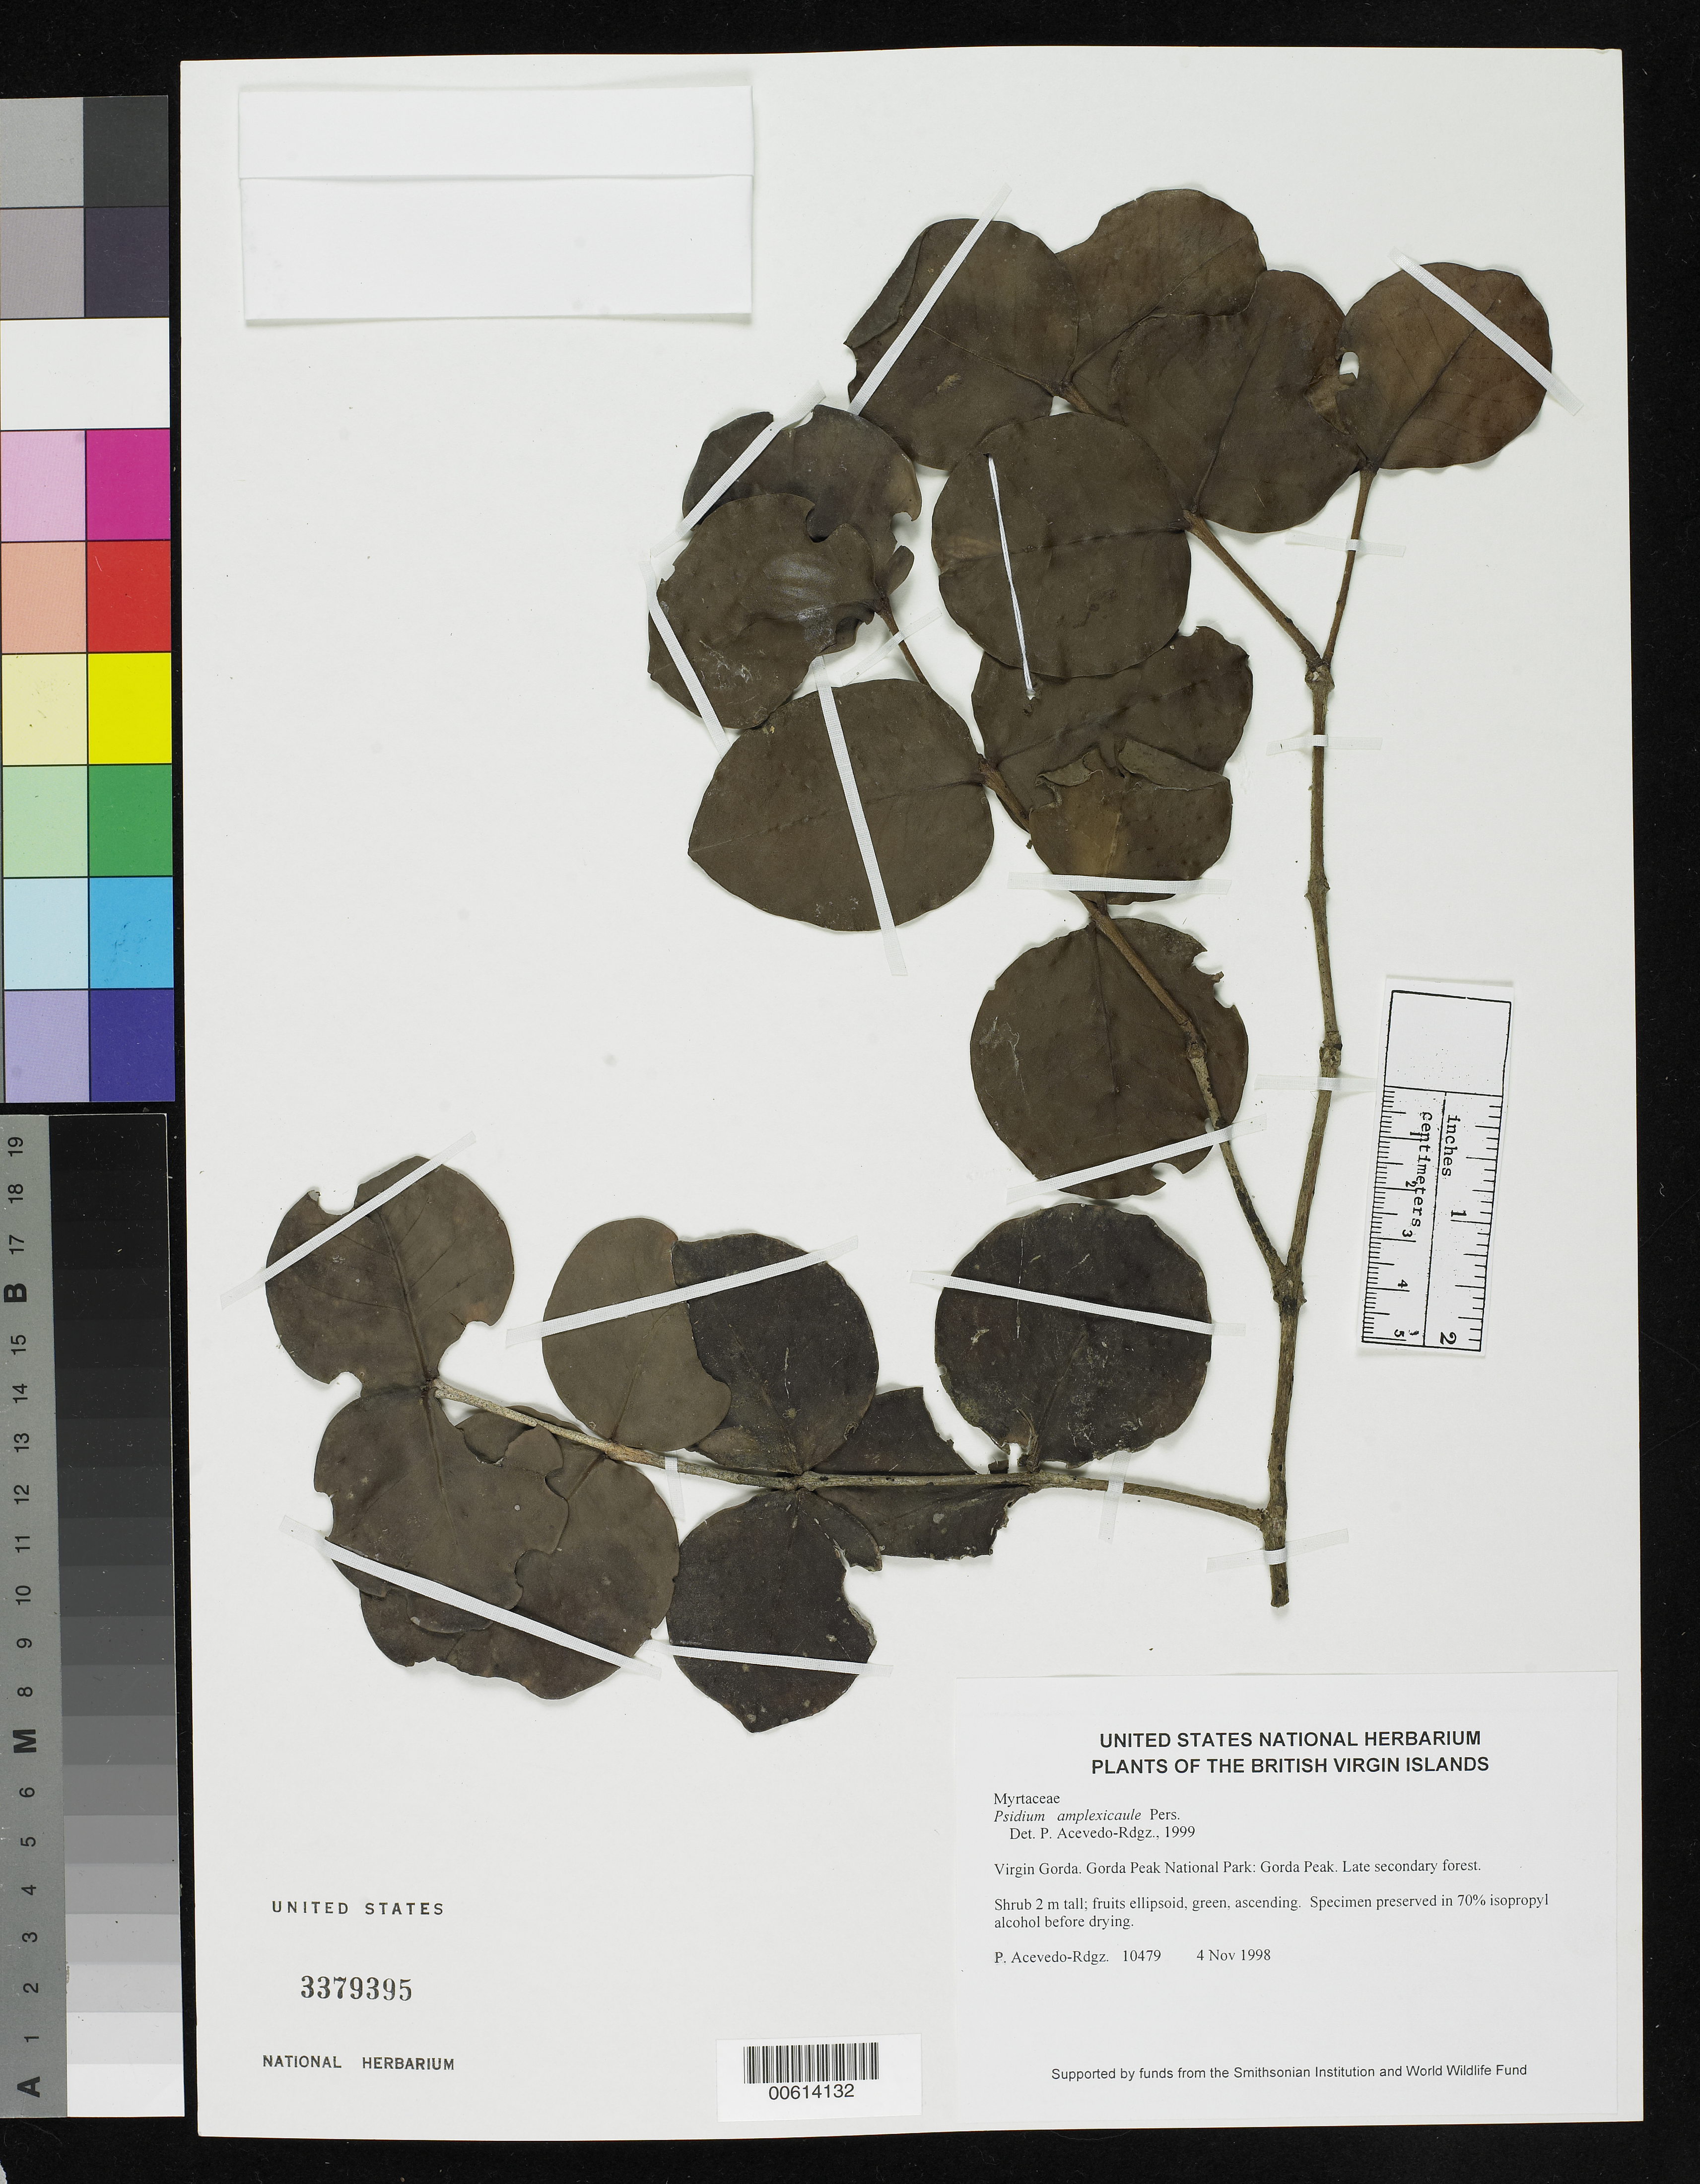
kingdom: Plantae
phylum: Tracheophyta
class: Magnoliopsida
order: Myrtales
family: Myrtaceae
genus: Psidium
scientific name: Psidium amplexicaule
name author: Pers.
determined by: Acevedo-Rodríguez, P., (BOT), Smithsonian Institution - National Museum of Natural History (UNITED STATES)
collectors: P. Acevedo-Rodr.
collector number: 10479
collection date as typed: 04 Nov 1998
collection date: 1998-11-04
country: British Virgin Islands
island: Virgin Gorda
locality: Gorda Peak National Park: Gorda Peak.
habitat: Late secondary forest.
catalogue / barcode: US 3379395